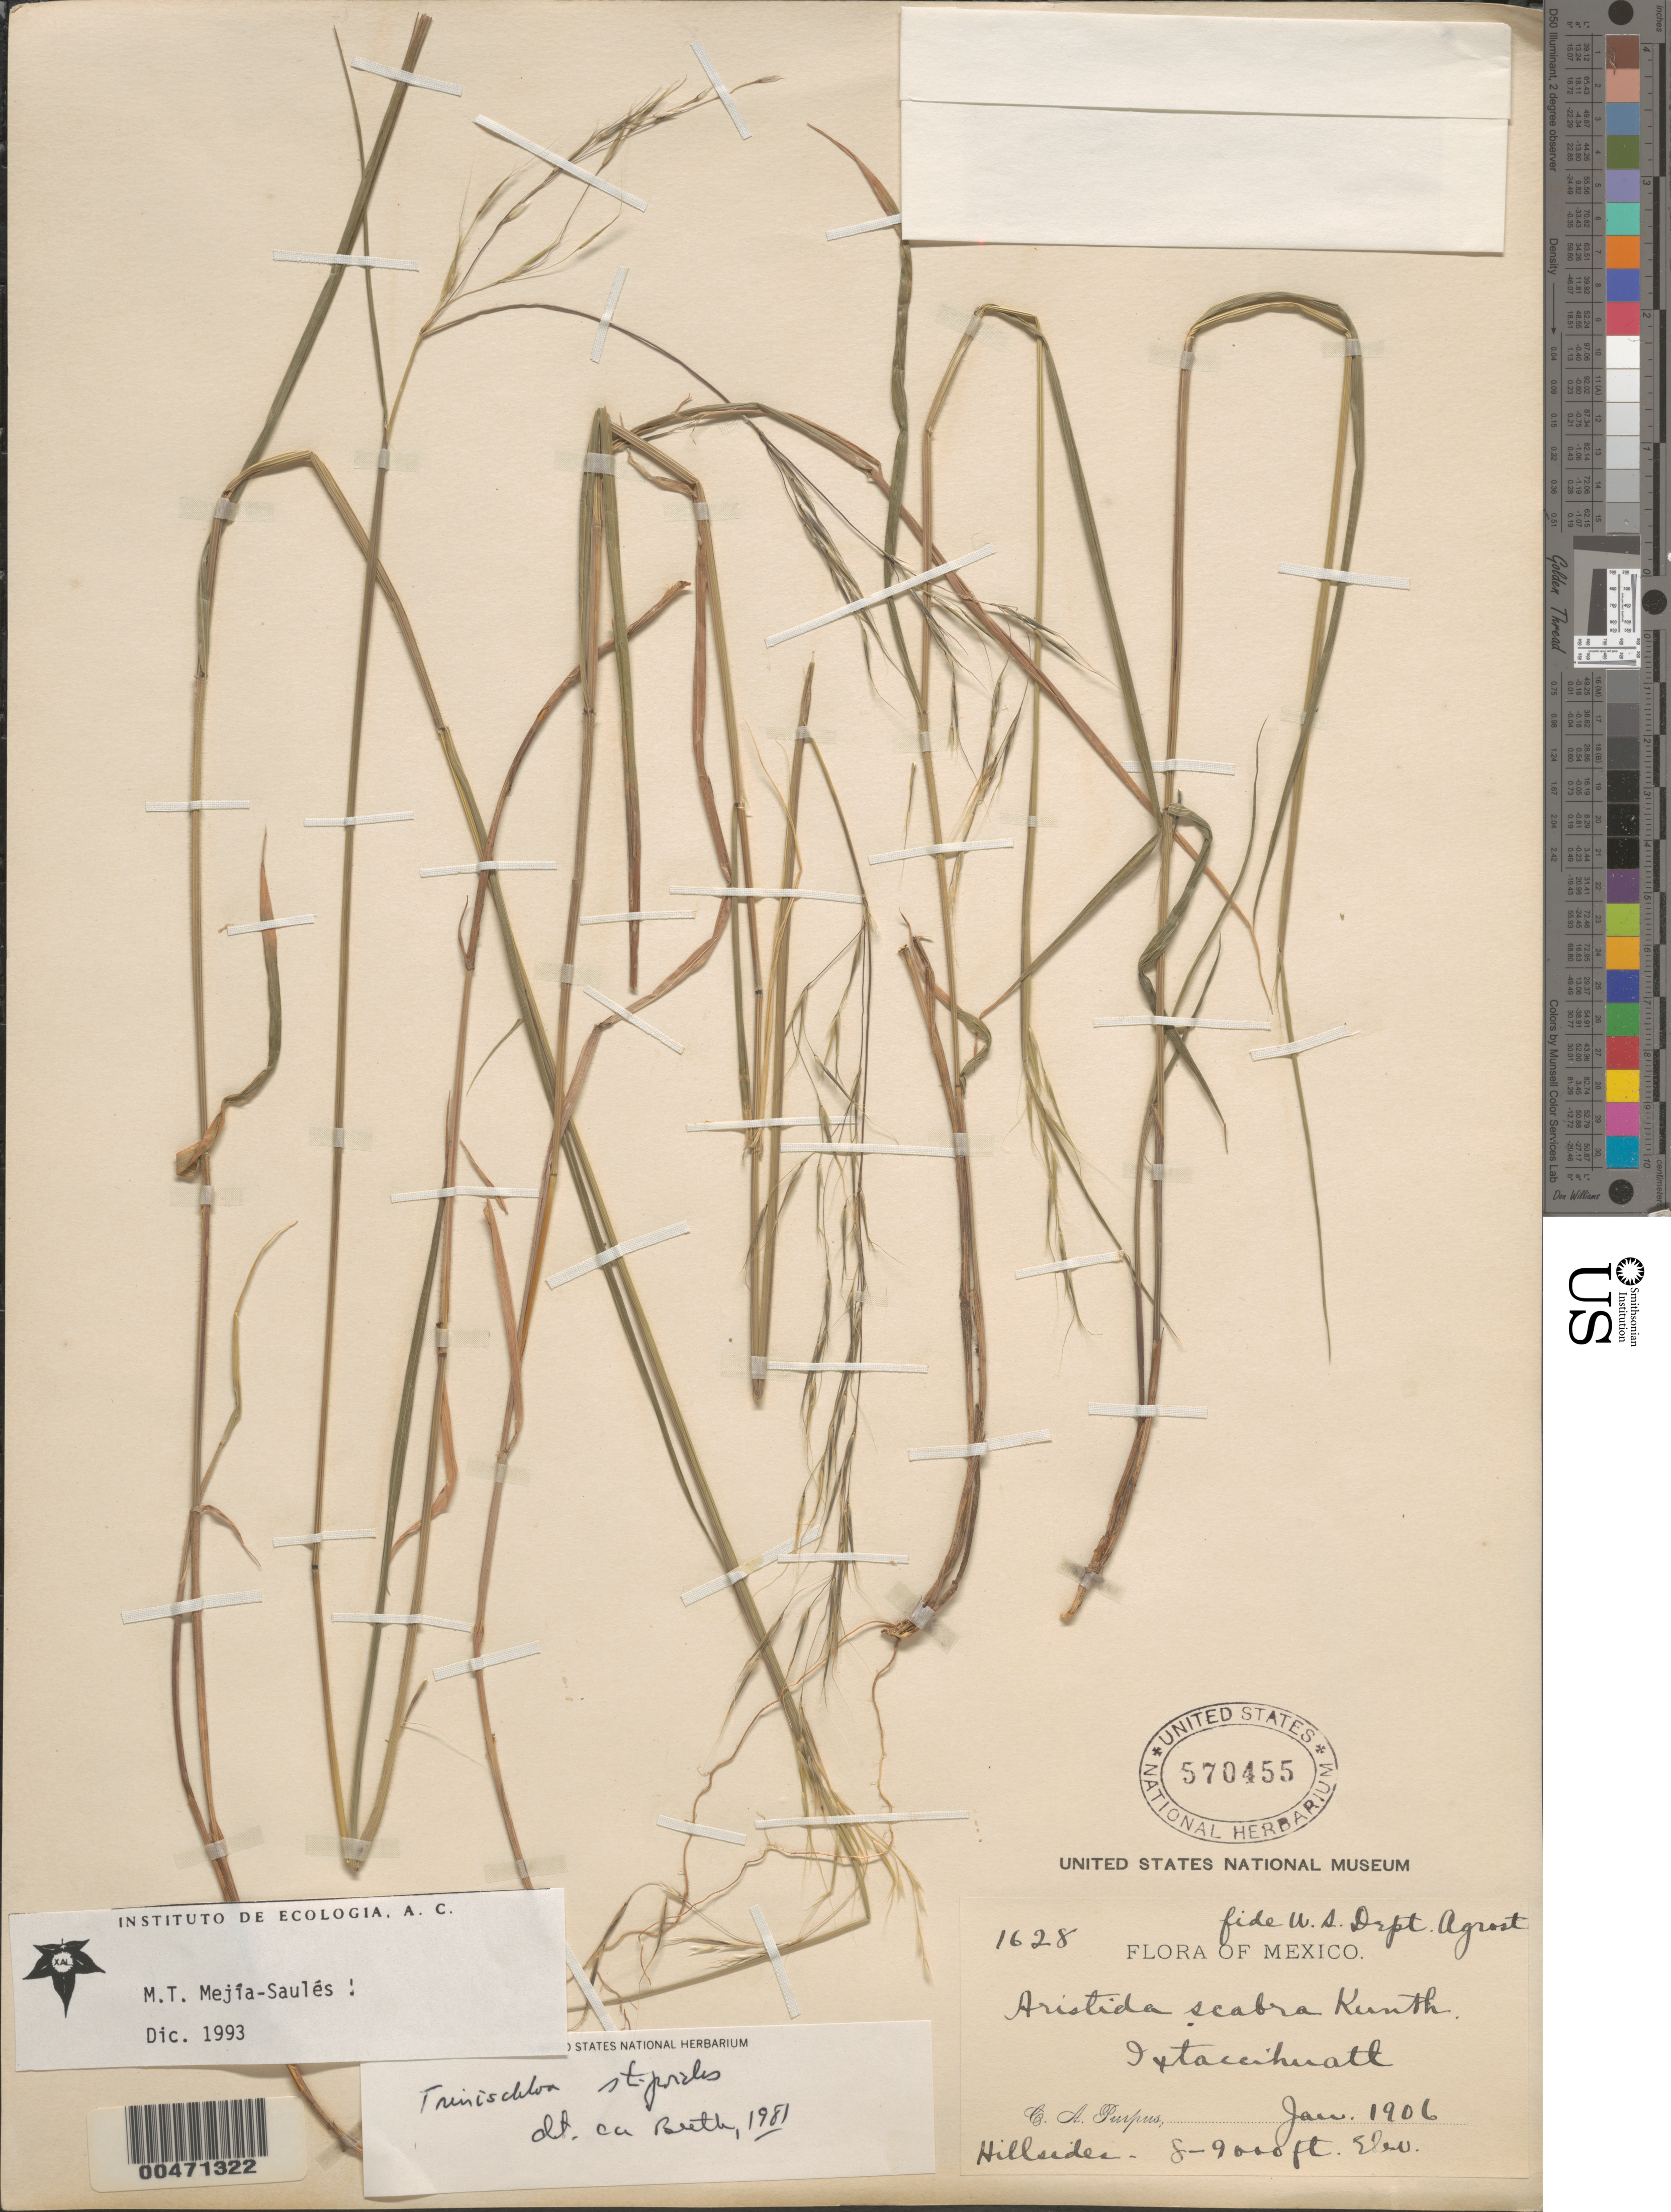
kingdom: Plantae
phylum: Tracheophyta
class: Liliopsida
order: Poales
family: Poaceae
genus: Triniochloa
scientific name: Triniochloa stipoides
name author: (Kunth) Hitchc.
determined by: Mejía-Sauls, M. T.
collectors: C. A. Purpus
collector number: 1628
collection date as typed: Jan 1906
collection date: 1906-01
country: Mexico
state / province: Morelos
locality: Ixtaccihuatl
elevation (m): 2438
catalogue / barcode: US 570455